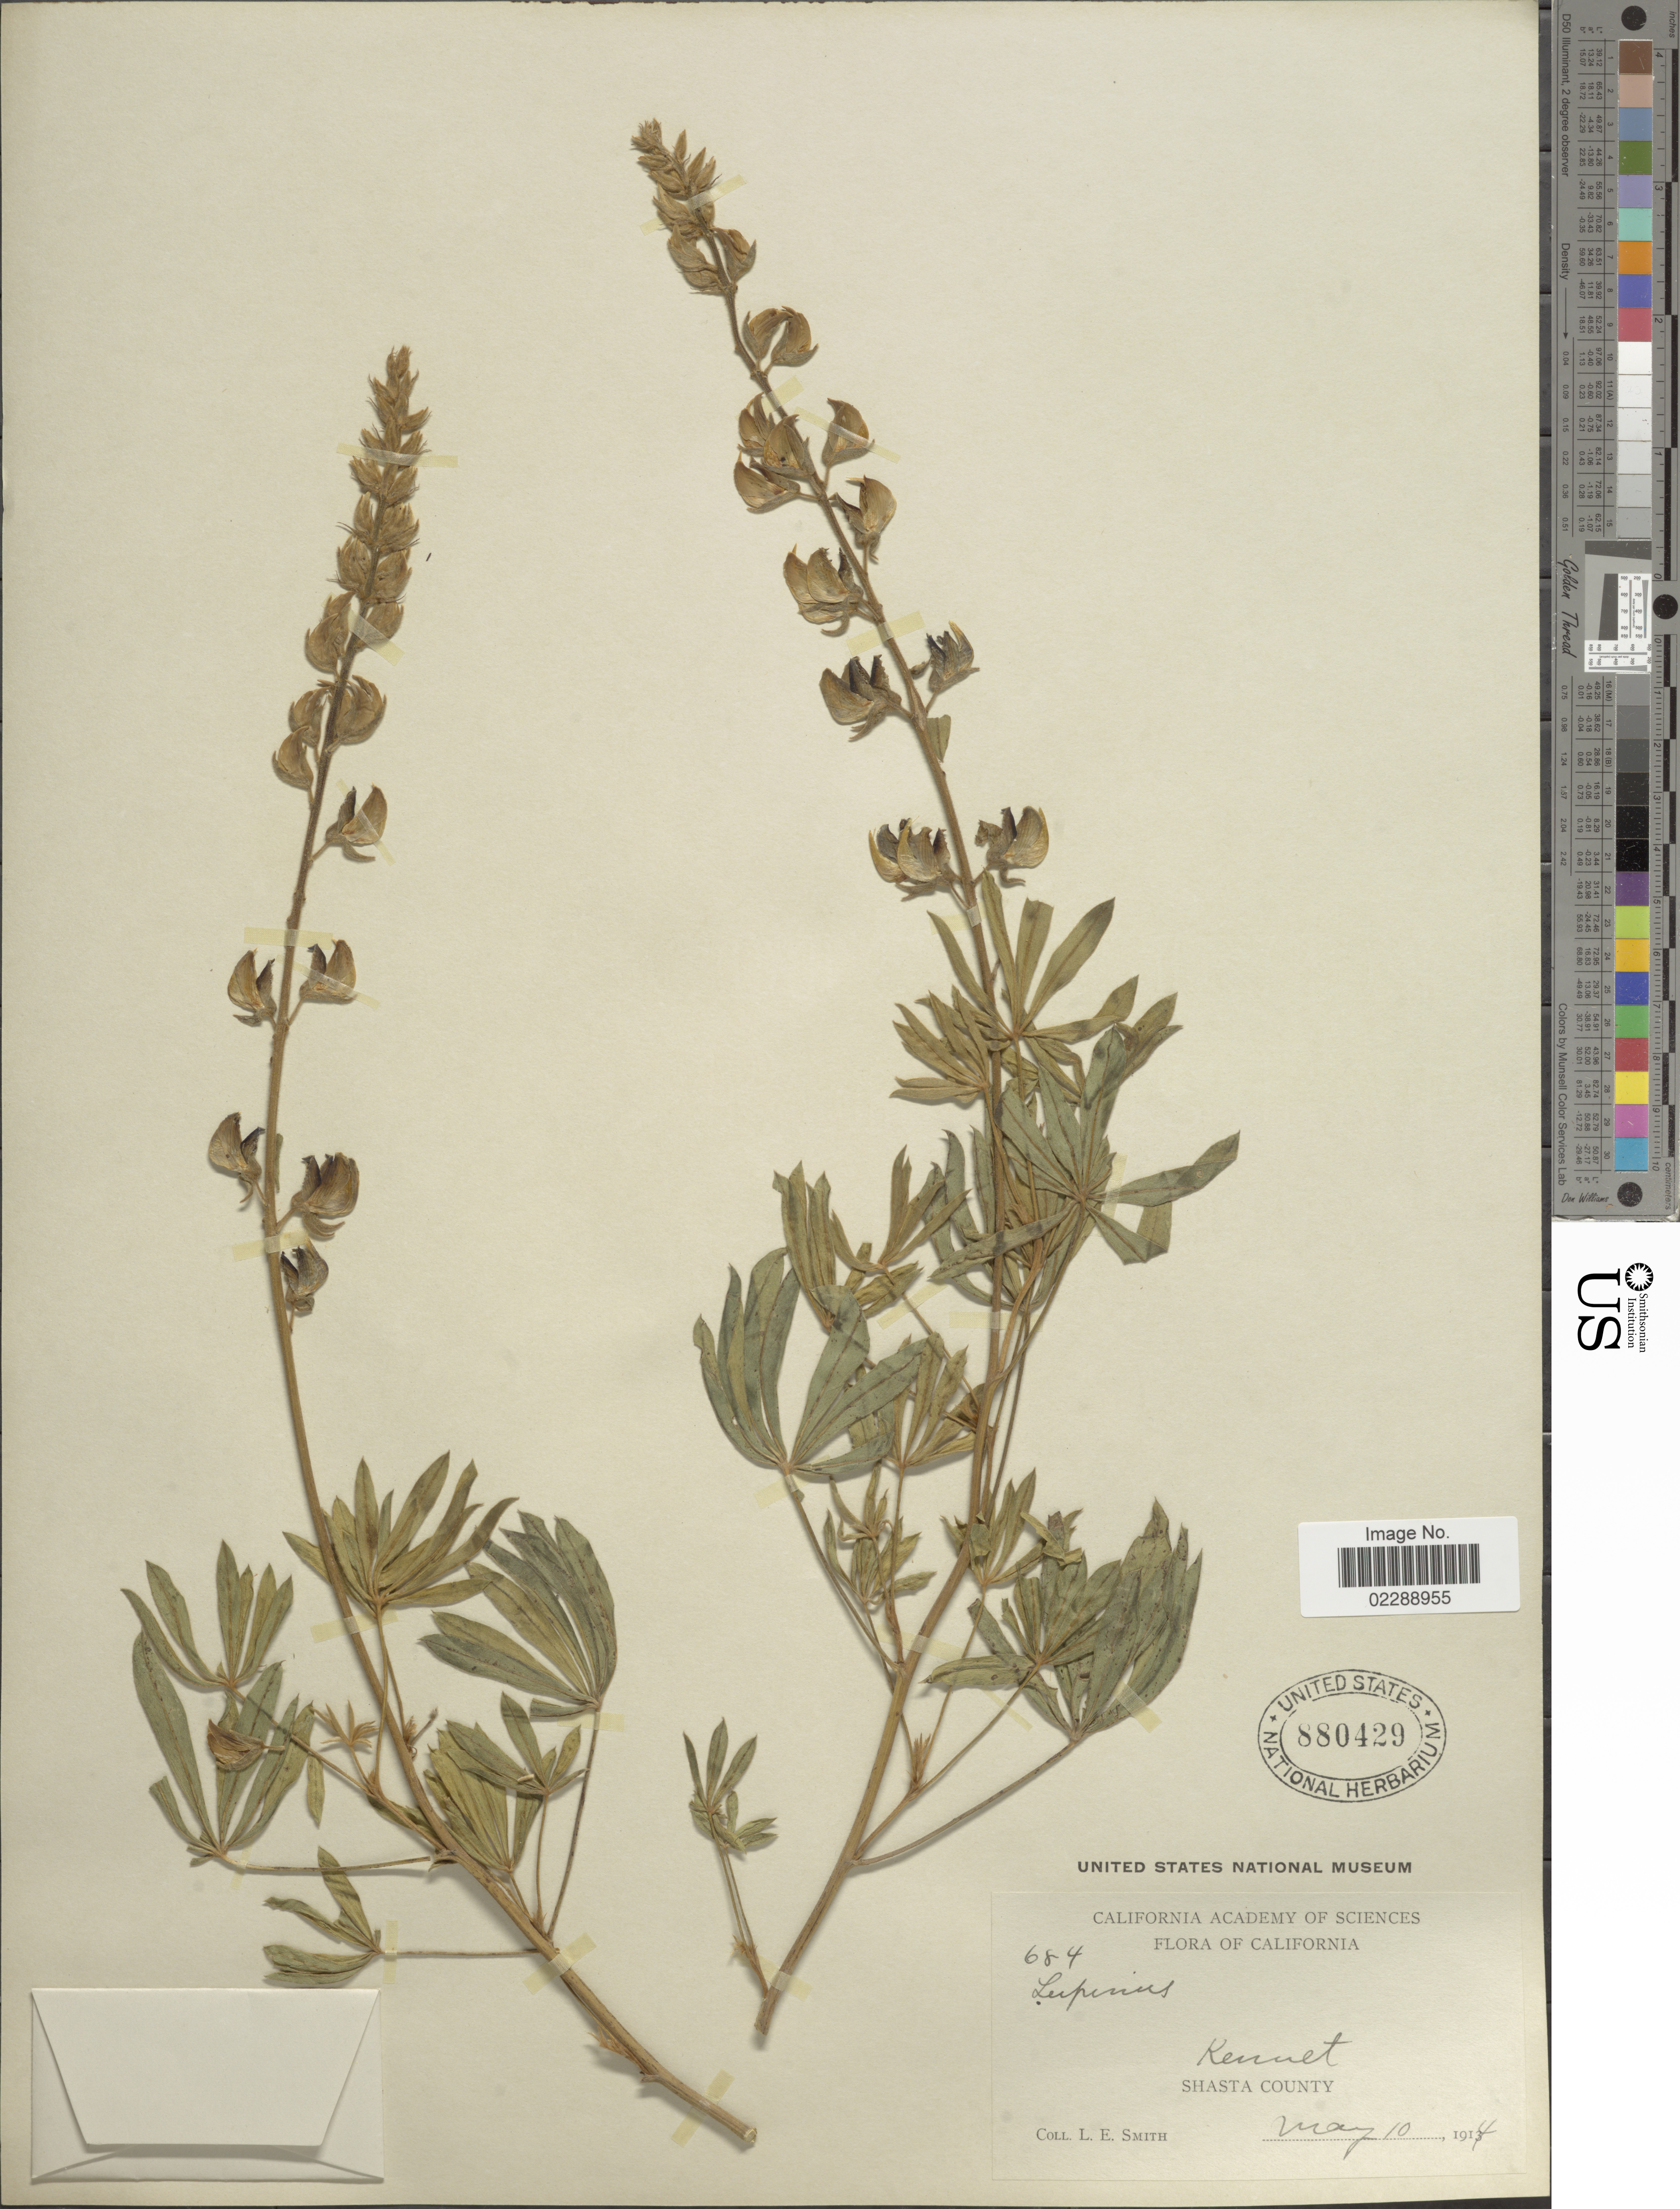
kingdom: Plantae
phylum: Tracheophyta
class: Magnoliopsida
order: Fabales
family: Fabaceae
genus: Lupinus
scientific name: Lupinus sp.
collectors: L. E. Smith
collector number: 684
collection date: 1914-05-10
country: United States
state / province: California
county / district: Shasta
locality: Kennet, Shasta County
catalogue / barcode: US 880429